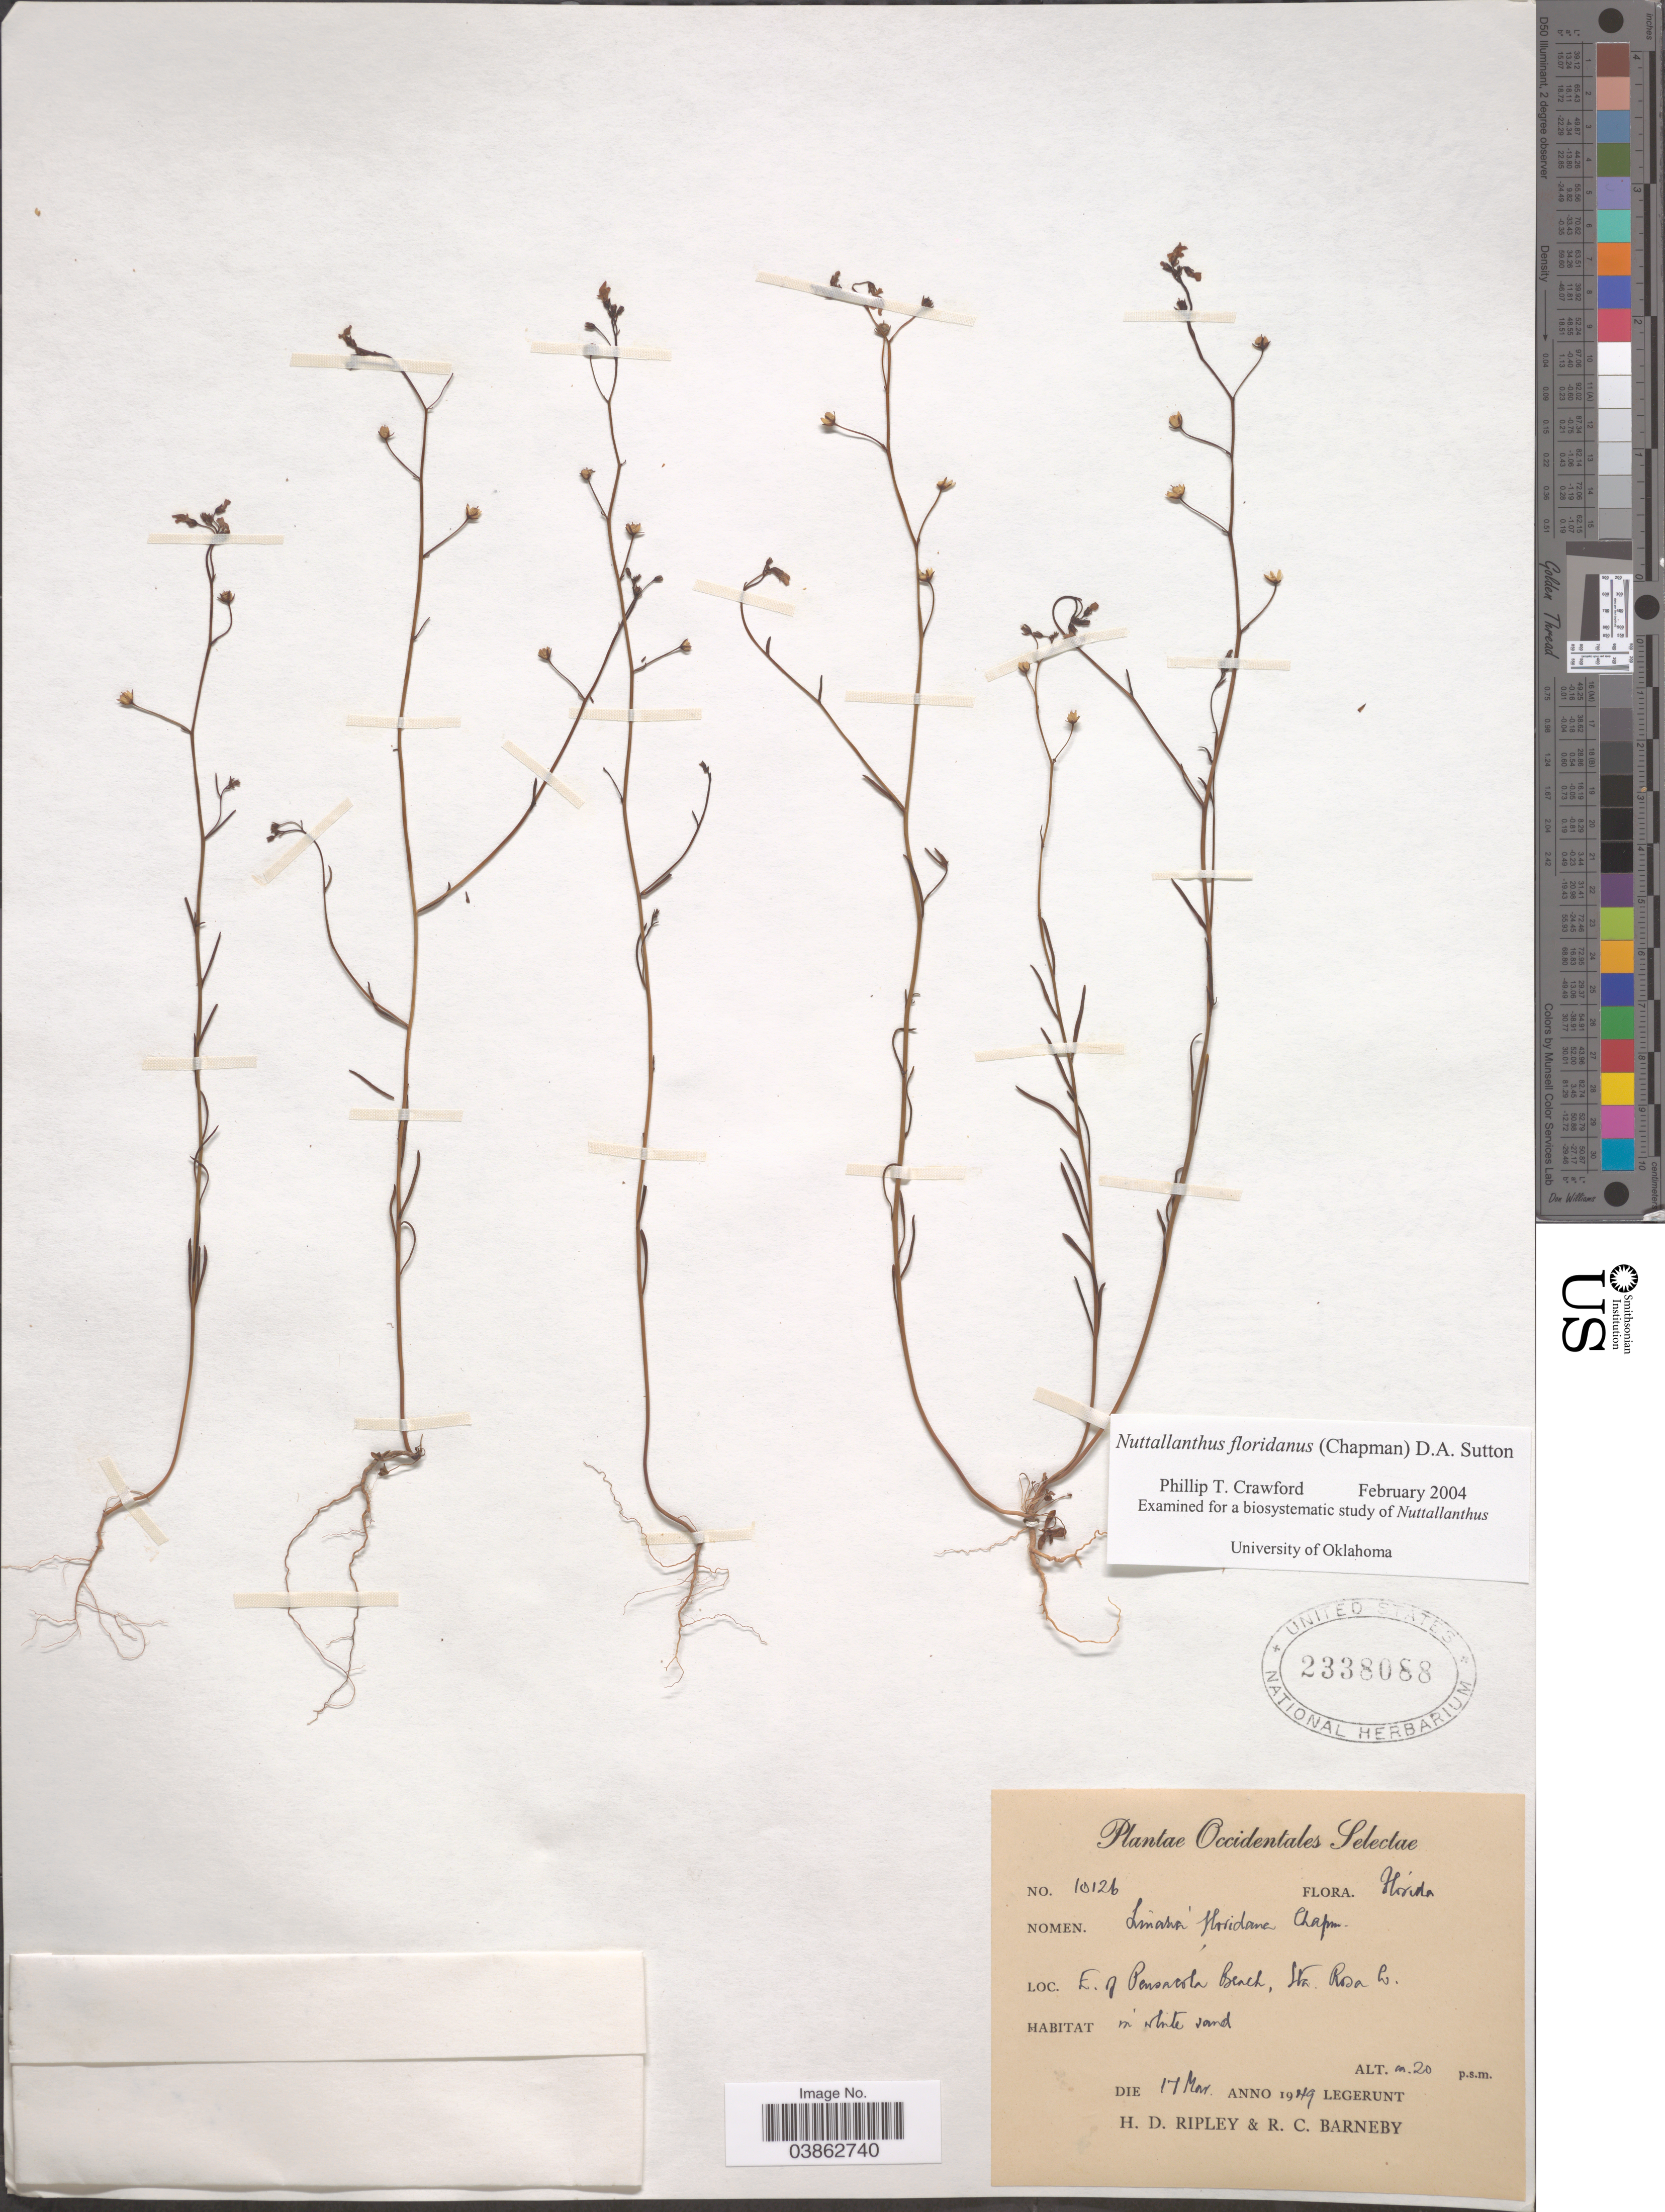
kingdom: Plantae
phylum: Tracheophyta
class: Magnoliopsida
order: Lamiales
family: Plantaginaceae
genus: Linaria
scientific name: Linaria floridana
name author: Chapm.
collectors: H. Ripley & R. C. Barneby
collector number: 10126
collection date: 1949-03-17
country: United States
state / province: Florida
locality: E. of Pensacola Beach., Sta. Rosa Co.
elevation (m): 20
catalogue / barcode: US 2338088